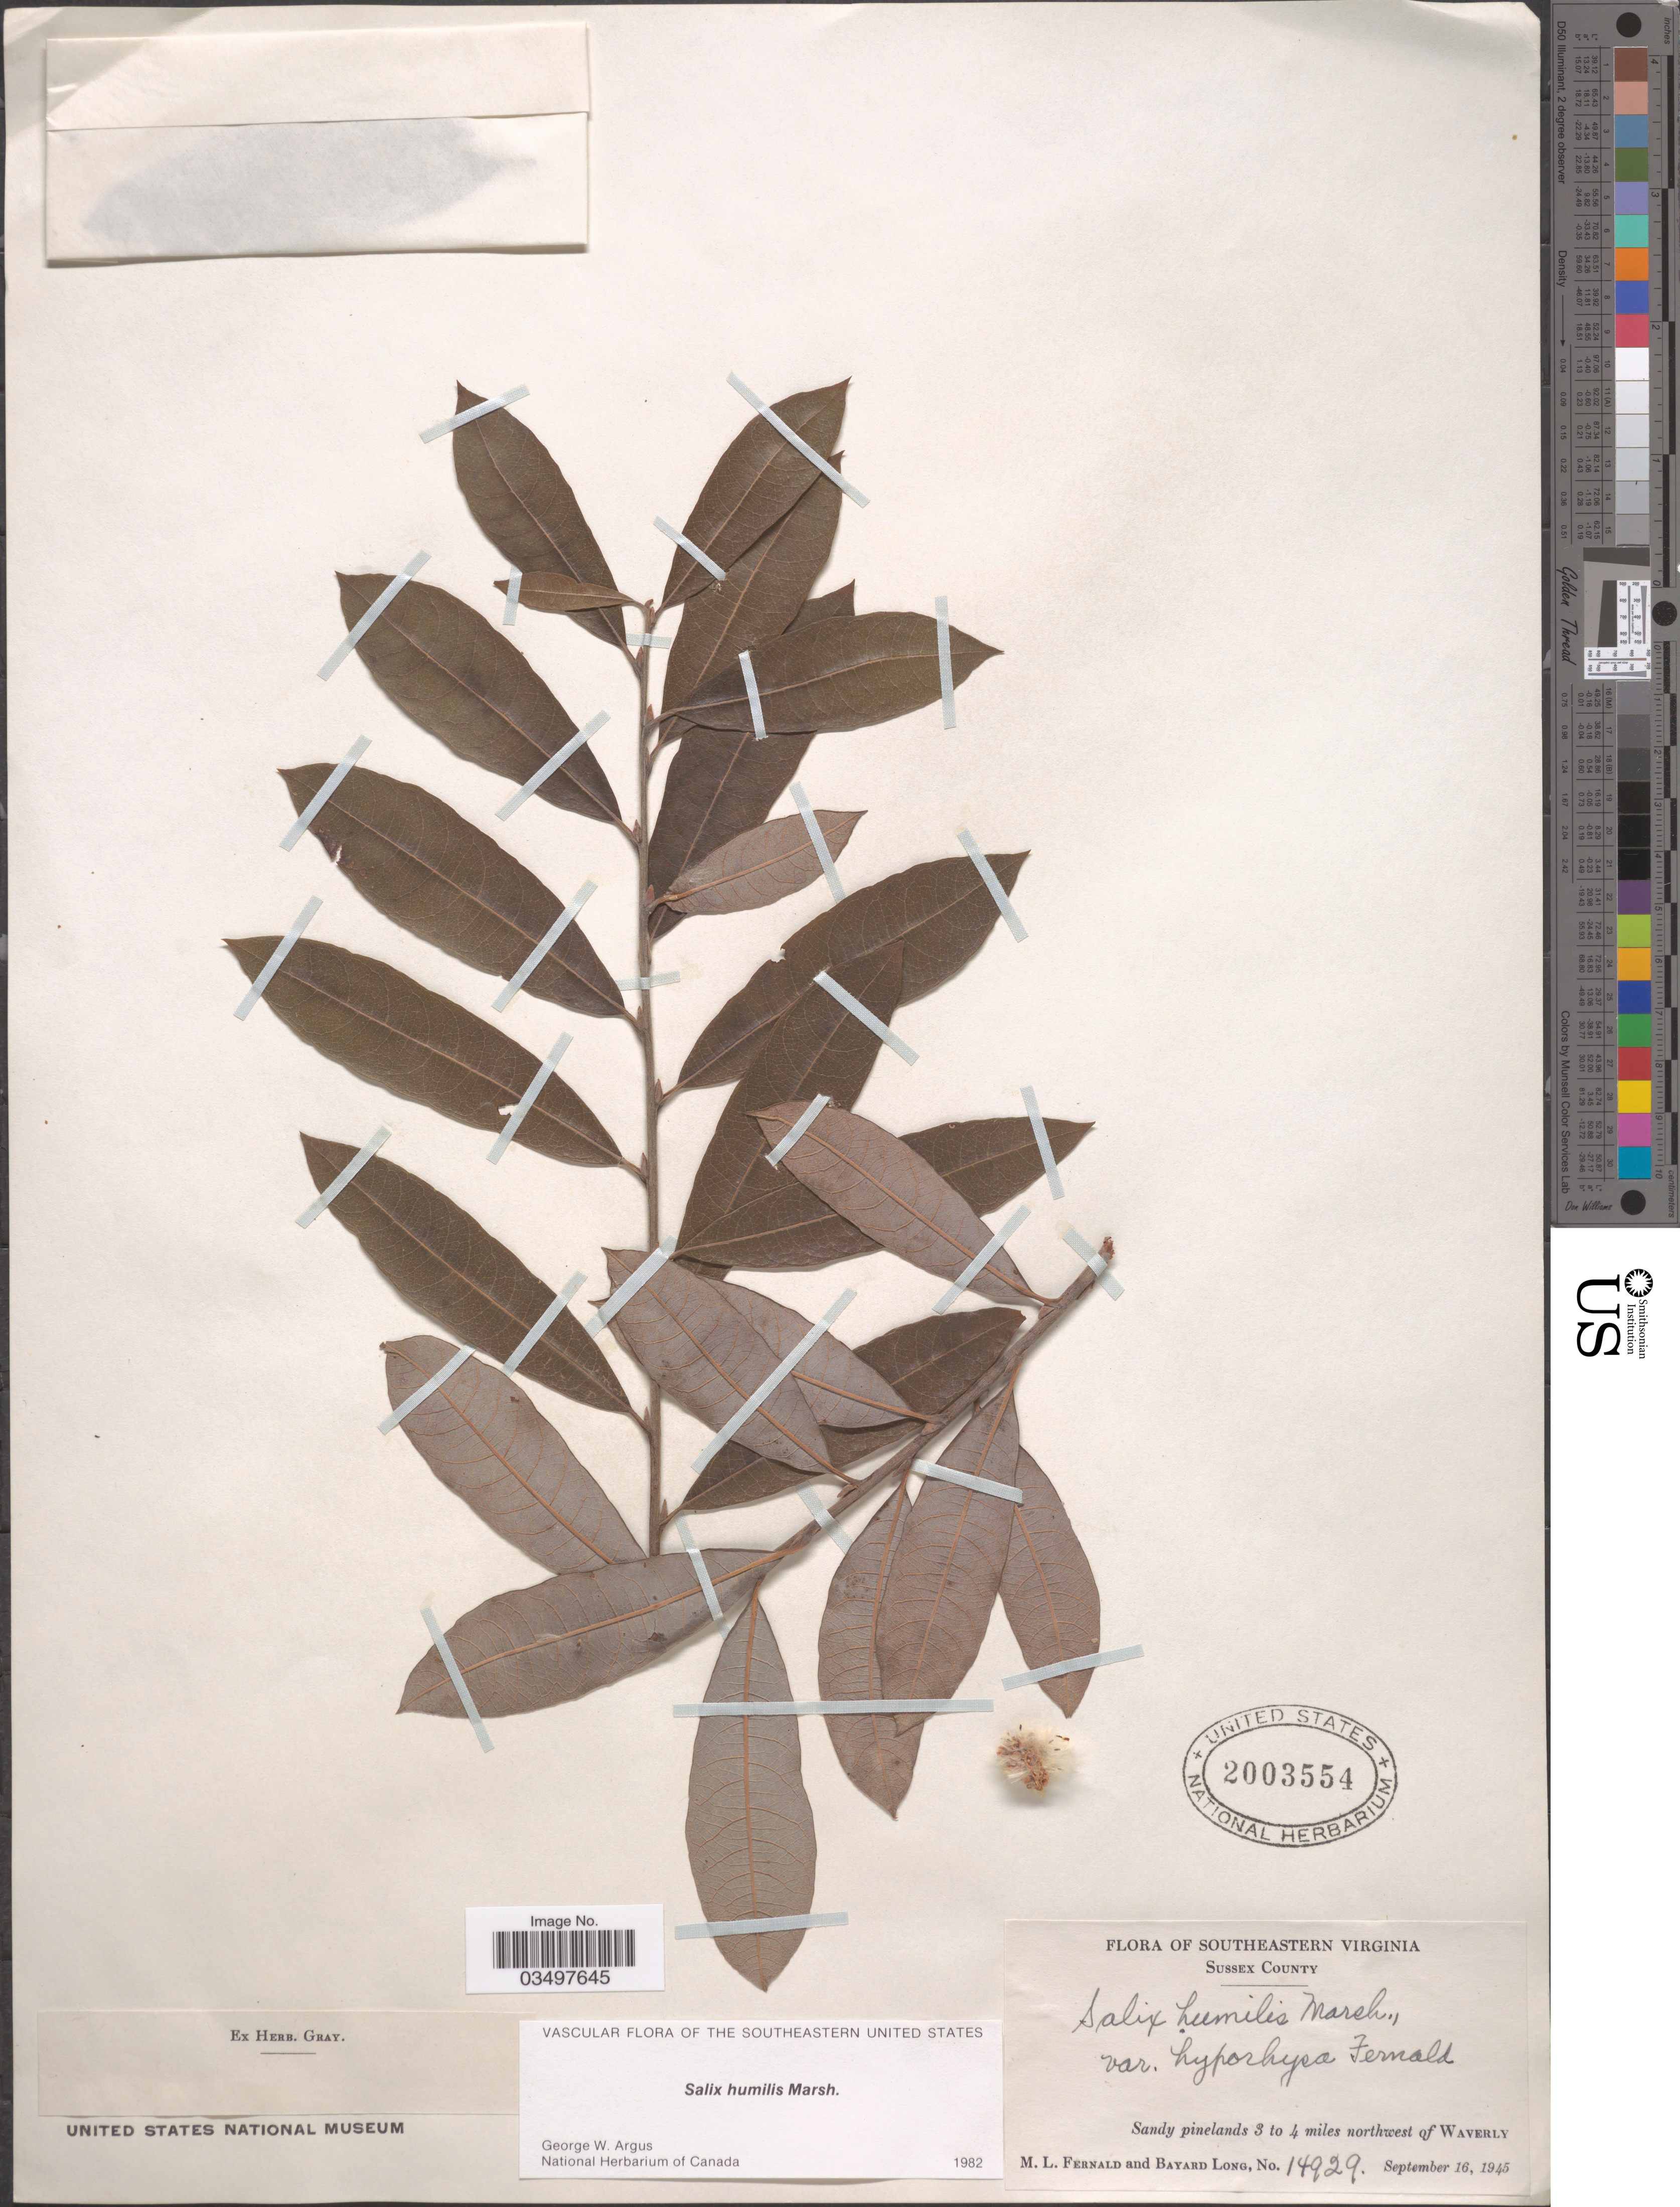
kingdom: Plantae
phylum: Tracheophyta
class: Magnoliopsida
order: Malpighiales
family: Salicaceae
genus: Salix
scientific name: Salix humilis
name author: Marshall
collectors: M. L. Fernald & B. Long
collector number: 14929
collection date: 1945-09-16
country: United States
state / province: Virginia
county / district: Sussex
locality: Southeastern Virginia. Sussex County. Sandy pinelands 3 to 4 miles northwest of Waverly.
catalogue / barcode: US 2003554